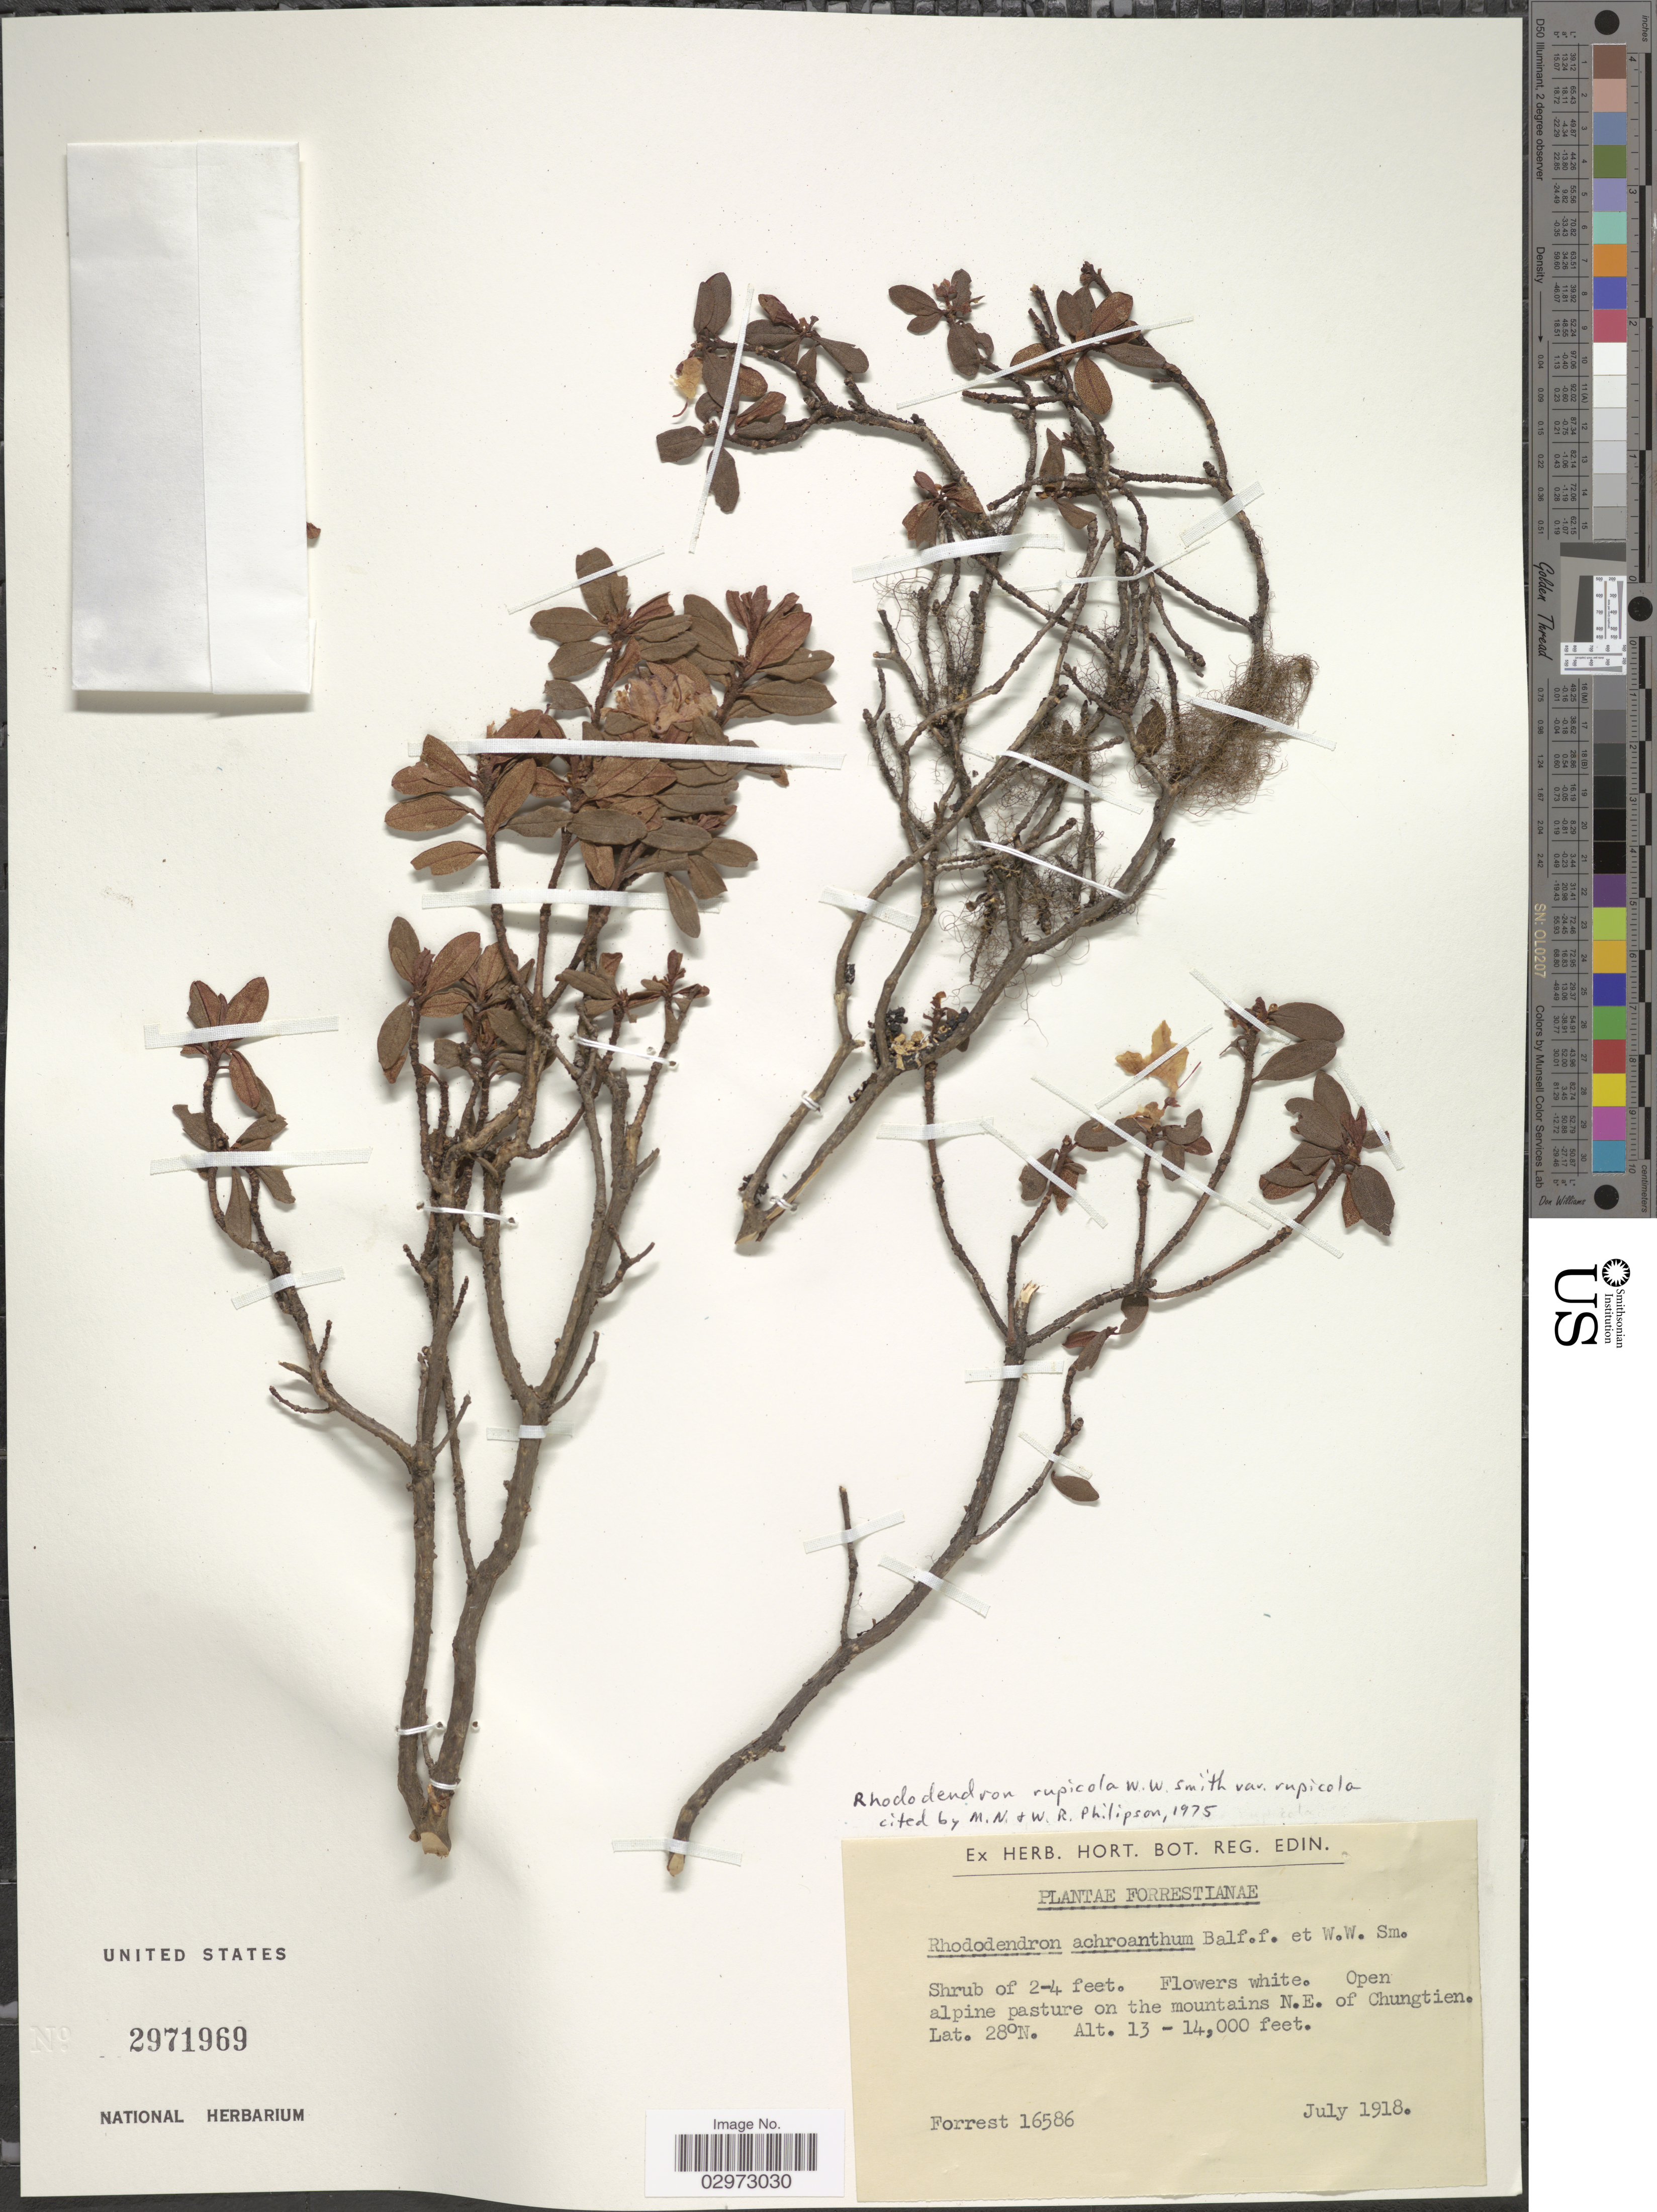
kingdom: Plantae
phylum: Tracheophyta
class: Magnoliopsida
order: Ericales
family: Ericaceae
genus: Rhododendron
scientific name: Rhododendron rupicola var. rupicola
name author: W.W. Sm.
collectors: -. Forrest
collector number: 16586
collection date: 1918-07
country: China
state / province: Yunnan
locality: Open alpine pasture on the mountains N.E. of Chungtien.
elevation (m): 3962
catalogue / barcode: US 2971969